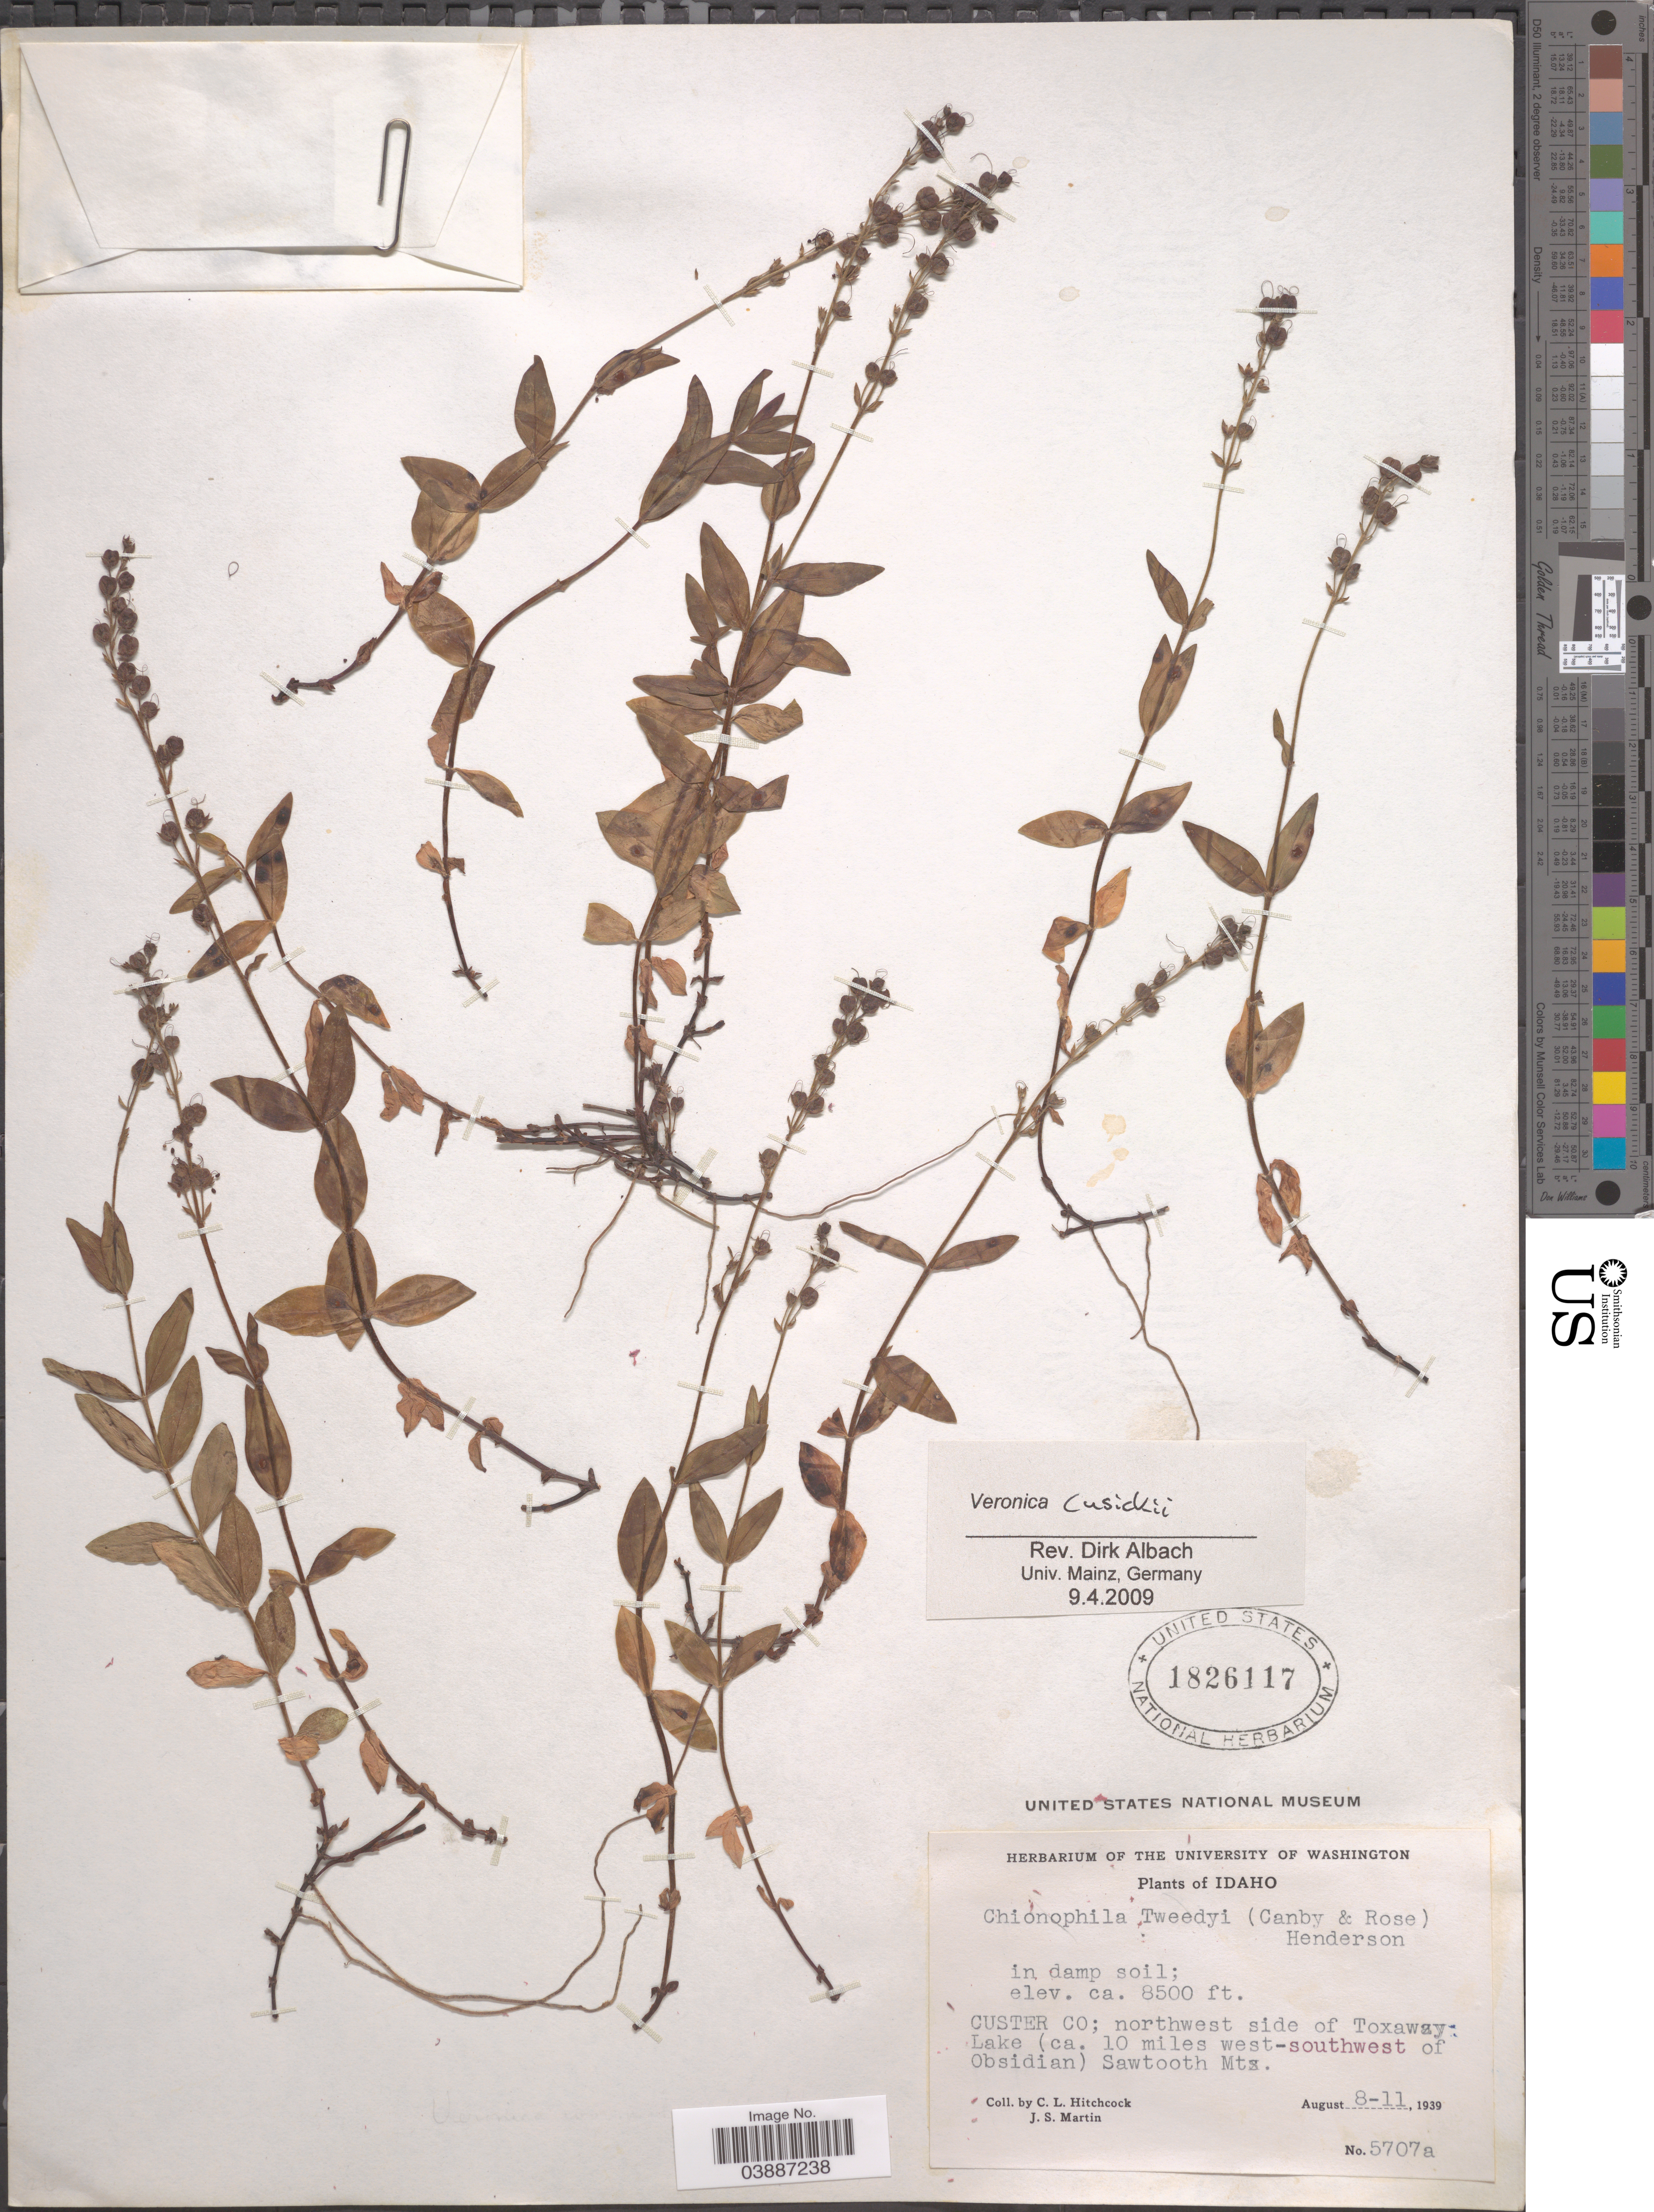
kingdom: Plantae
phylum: Tracheophyta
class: Magnoliopsida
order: Lamiales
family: Plantaginaceae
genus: Veronica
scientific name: Veronica cusickii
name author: A. Gray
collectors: C. L. Hitchcock & J. S. Martin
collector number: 5707a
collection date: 1939-08-08/1939-08-11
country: United States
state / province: Idaho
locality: Custer Co; northwest side of Toxaway Lake (ca. 10 miles west-southwest of Obsidian) Sawtooth Mts.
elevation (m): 2591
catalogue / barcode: US 1826117